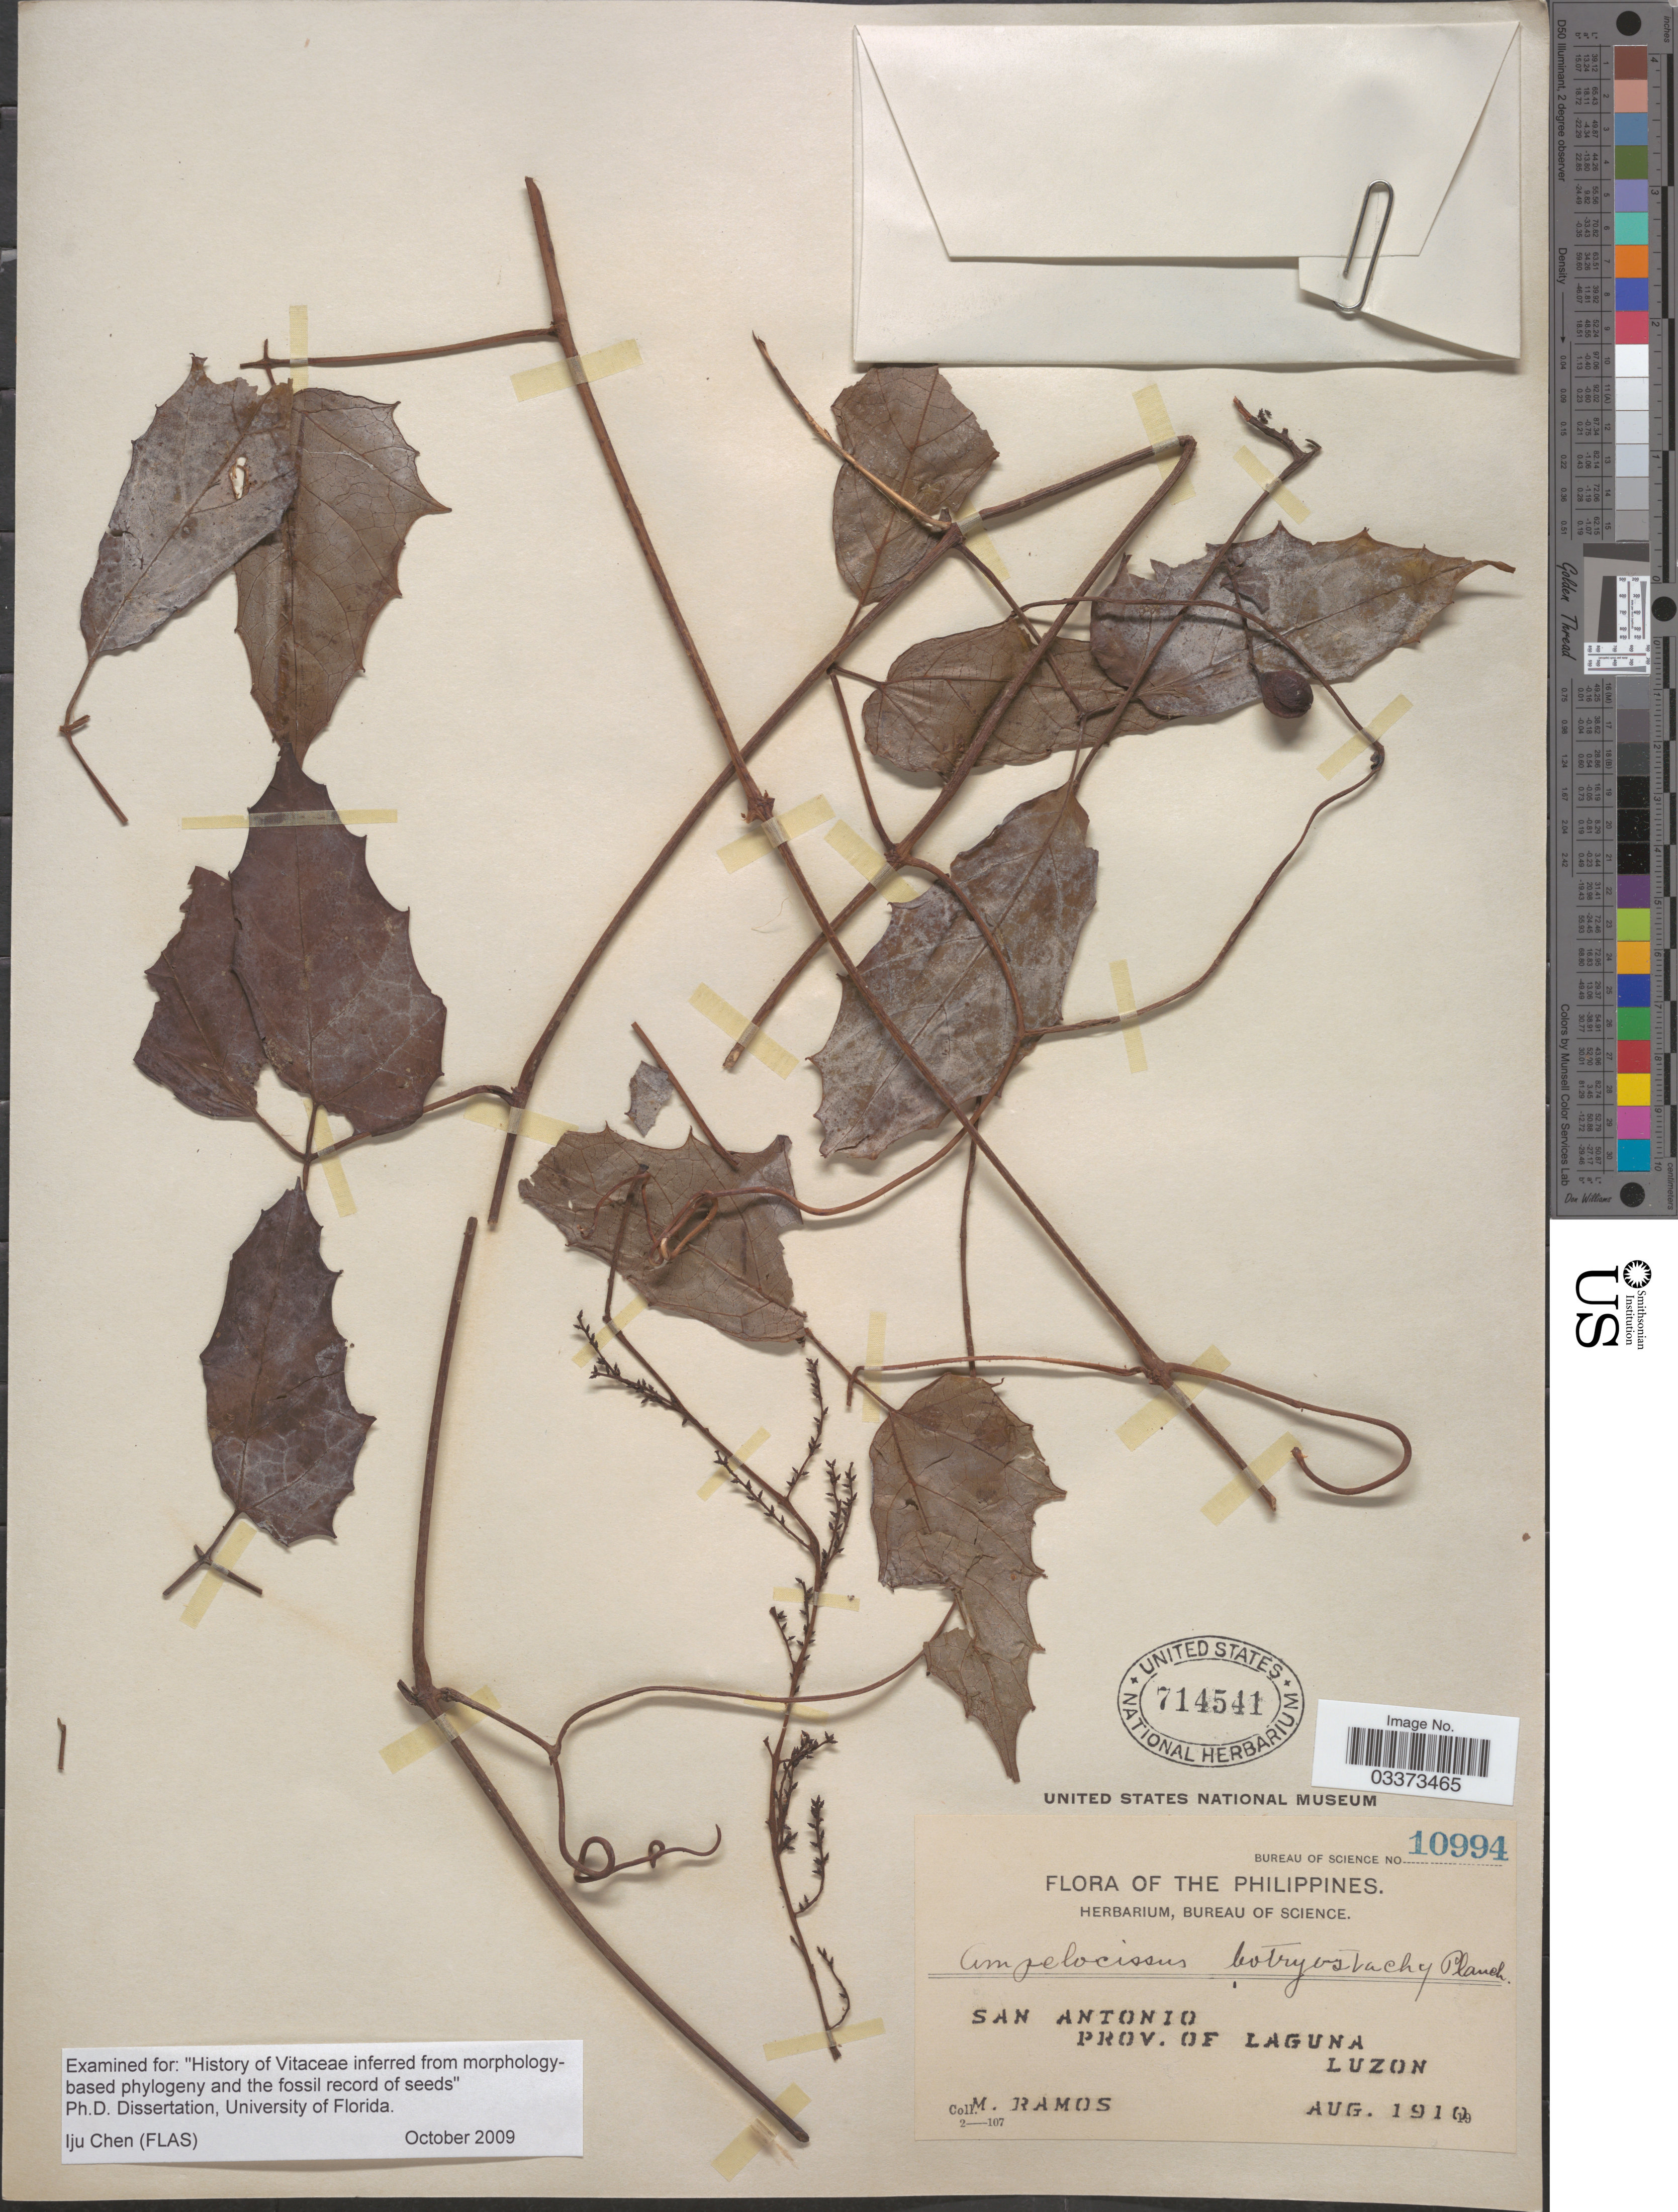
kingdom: Plantae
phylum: Tracheophyta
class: Magnoliopsida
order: Vitales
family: Vitaceae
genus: Ampelocissus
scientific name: Ampelocissus botryostachys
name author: Planch.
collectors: M. Ramos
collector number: Bureau of Science 10994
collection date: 1910-08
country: Philippines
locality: San Antonio. Prov. of Laguna, Luzon.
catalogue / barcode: US 714541